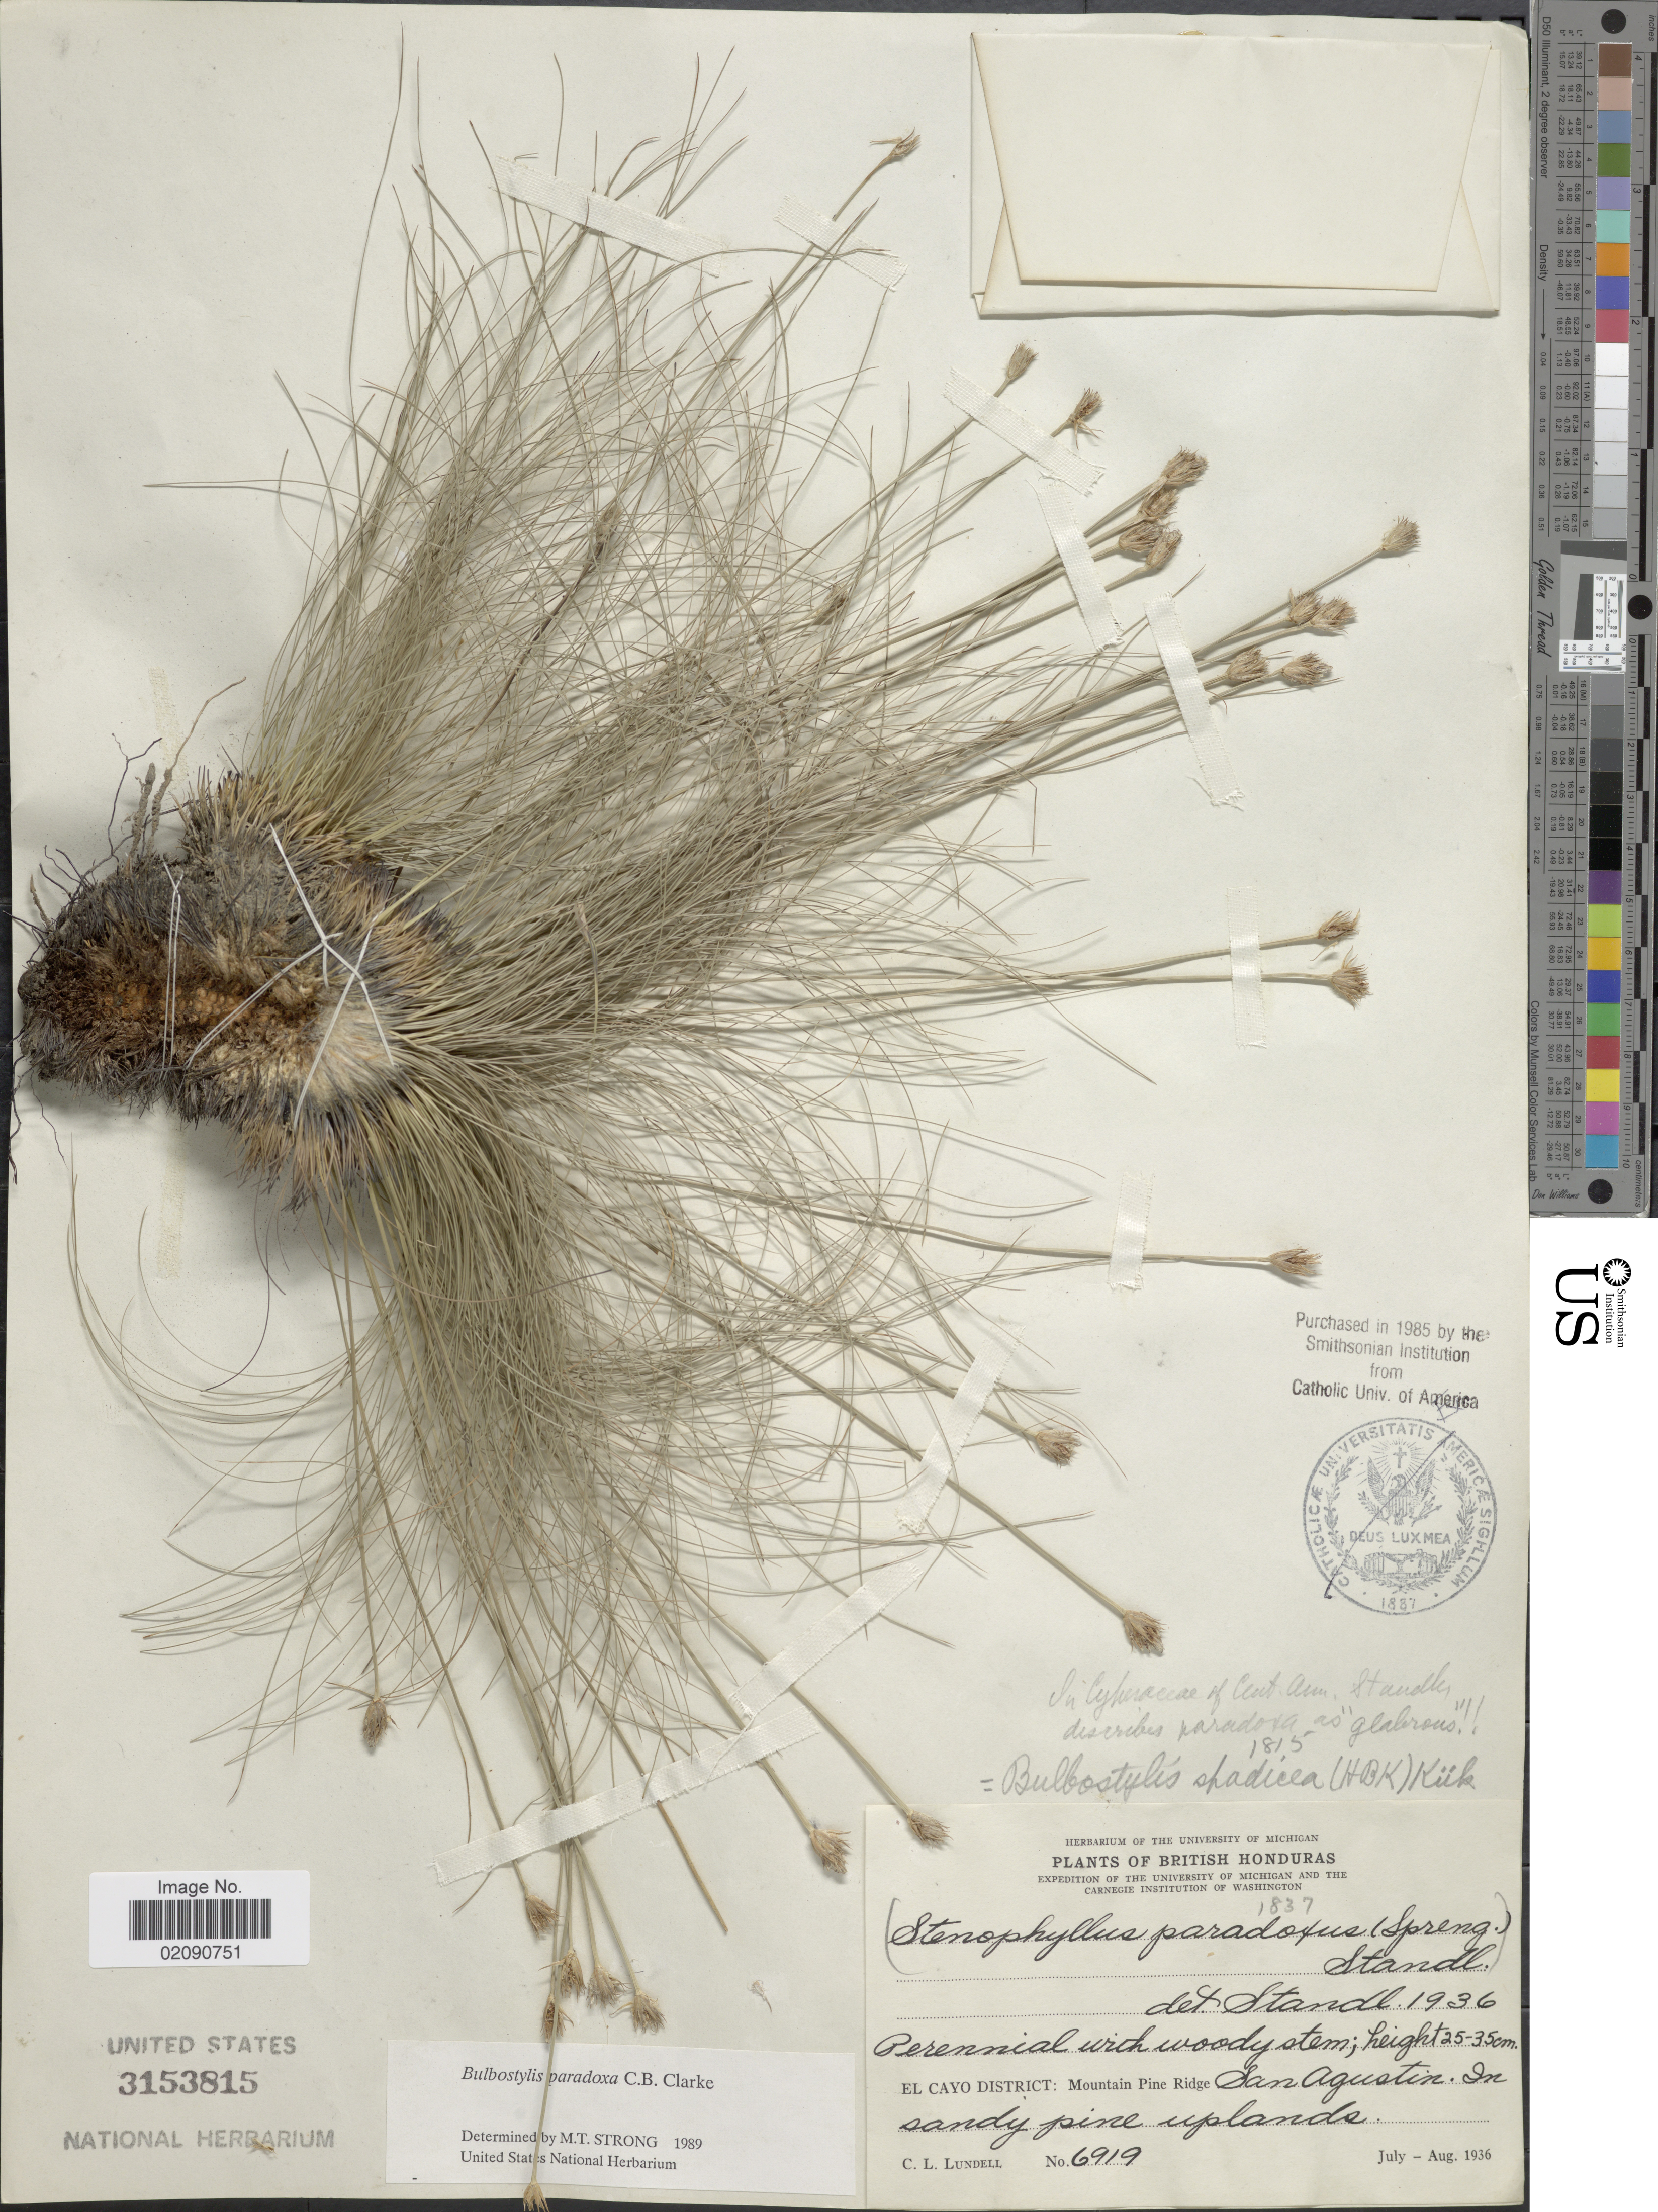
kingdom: Plantae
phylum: Tracheophyta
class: Liliopsida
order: Poales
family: Cyperaceae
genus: Bulbostylis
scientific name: Bulbostylis paradoxa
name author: (Spreng.) Lindm.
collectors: C. L. Lundell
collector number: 6919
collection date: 1936-07/1936-08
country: Belize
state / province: Cayo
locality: British Honduras. El Cayo District: Mountain Pine Ridge. San Agustin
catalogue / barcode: US 3153815